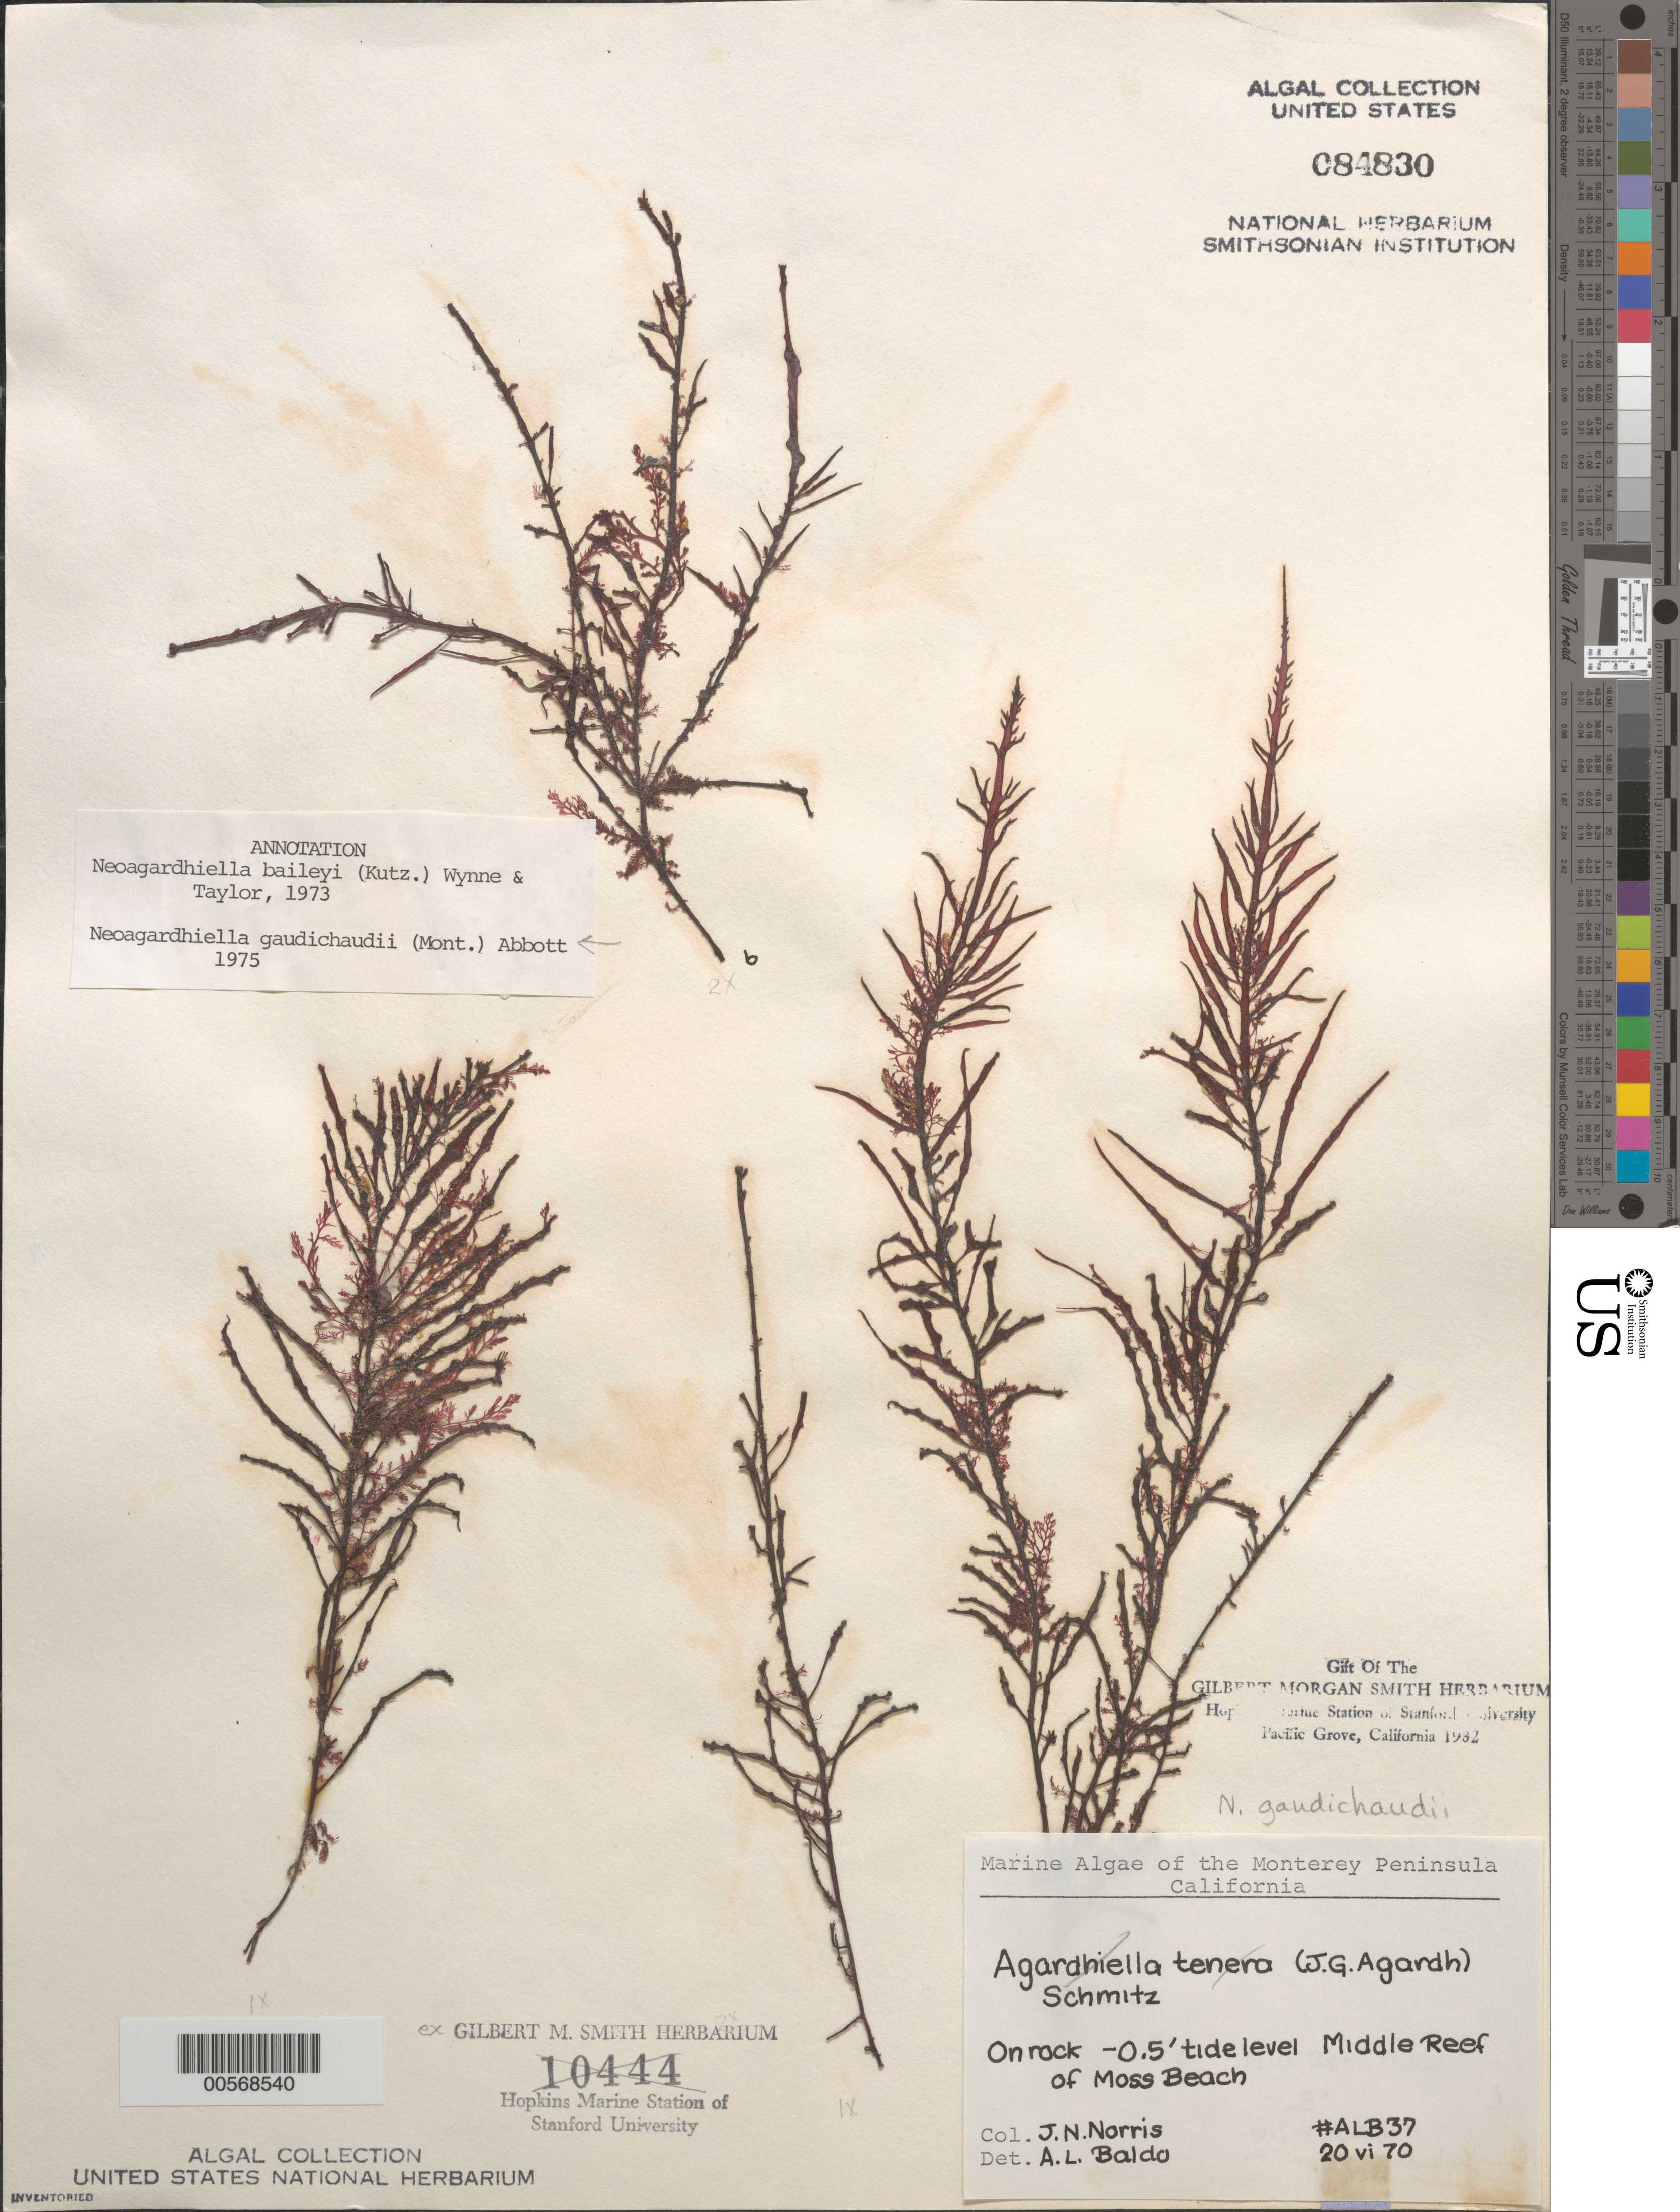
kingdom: Plantae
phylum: Rhodophyta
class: Florideophyceae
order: Gigartinales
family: Solieriaceae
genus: Sarcodiotheca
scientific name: Sarcodiotheca gaudichaudii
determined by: Algae name updating Project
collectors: J. N. Norris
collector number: ALB 37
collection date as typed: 20 Jun 1970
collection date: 1970-06-20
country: United States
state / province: California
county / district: Monterey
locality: Middle Reef of Moss Beach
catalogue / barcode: US 84830